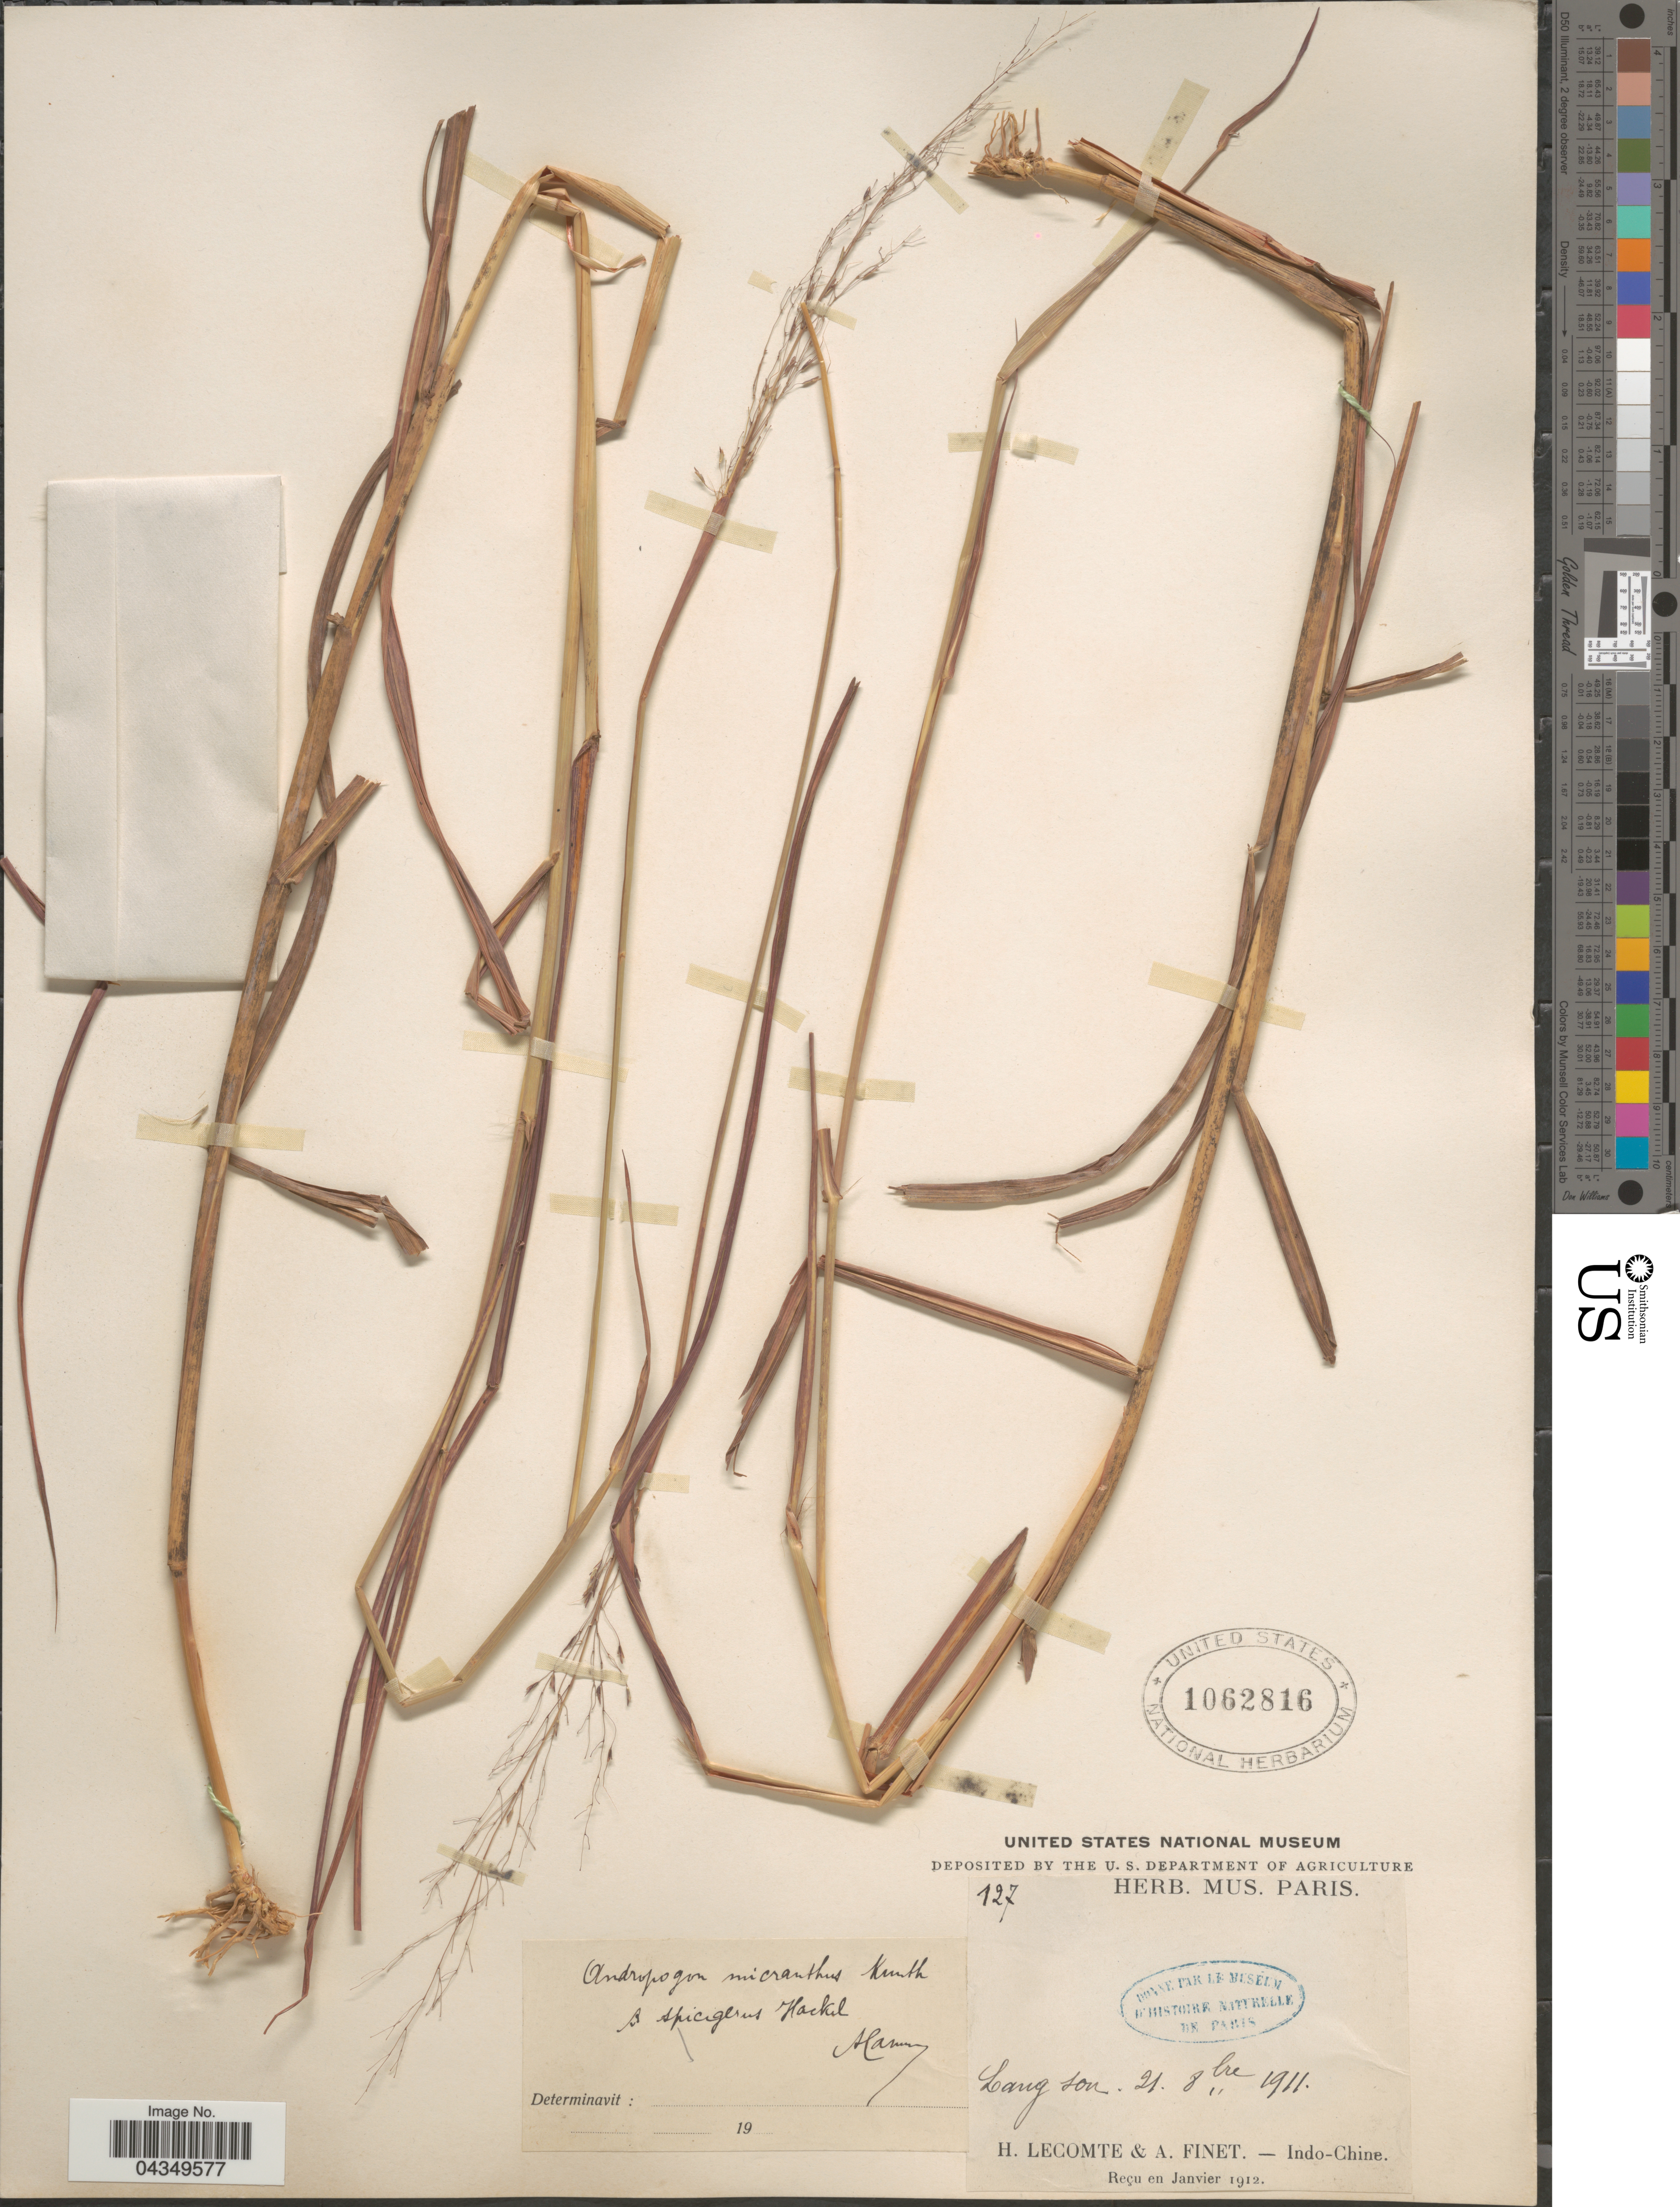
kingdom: Plantae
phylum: Tracheophyta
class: Liliopsida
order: Poales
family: Poaceae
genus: Capillipedium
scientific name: Capillipedium parviflorum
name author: (R. Br.) Stapf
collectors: H. Lecomte & A. Finet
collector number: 127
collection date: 1911-10-21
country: Vietnam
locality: Lang son. Indo-Chine.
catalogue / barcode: US 1062816